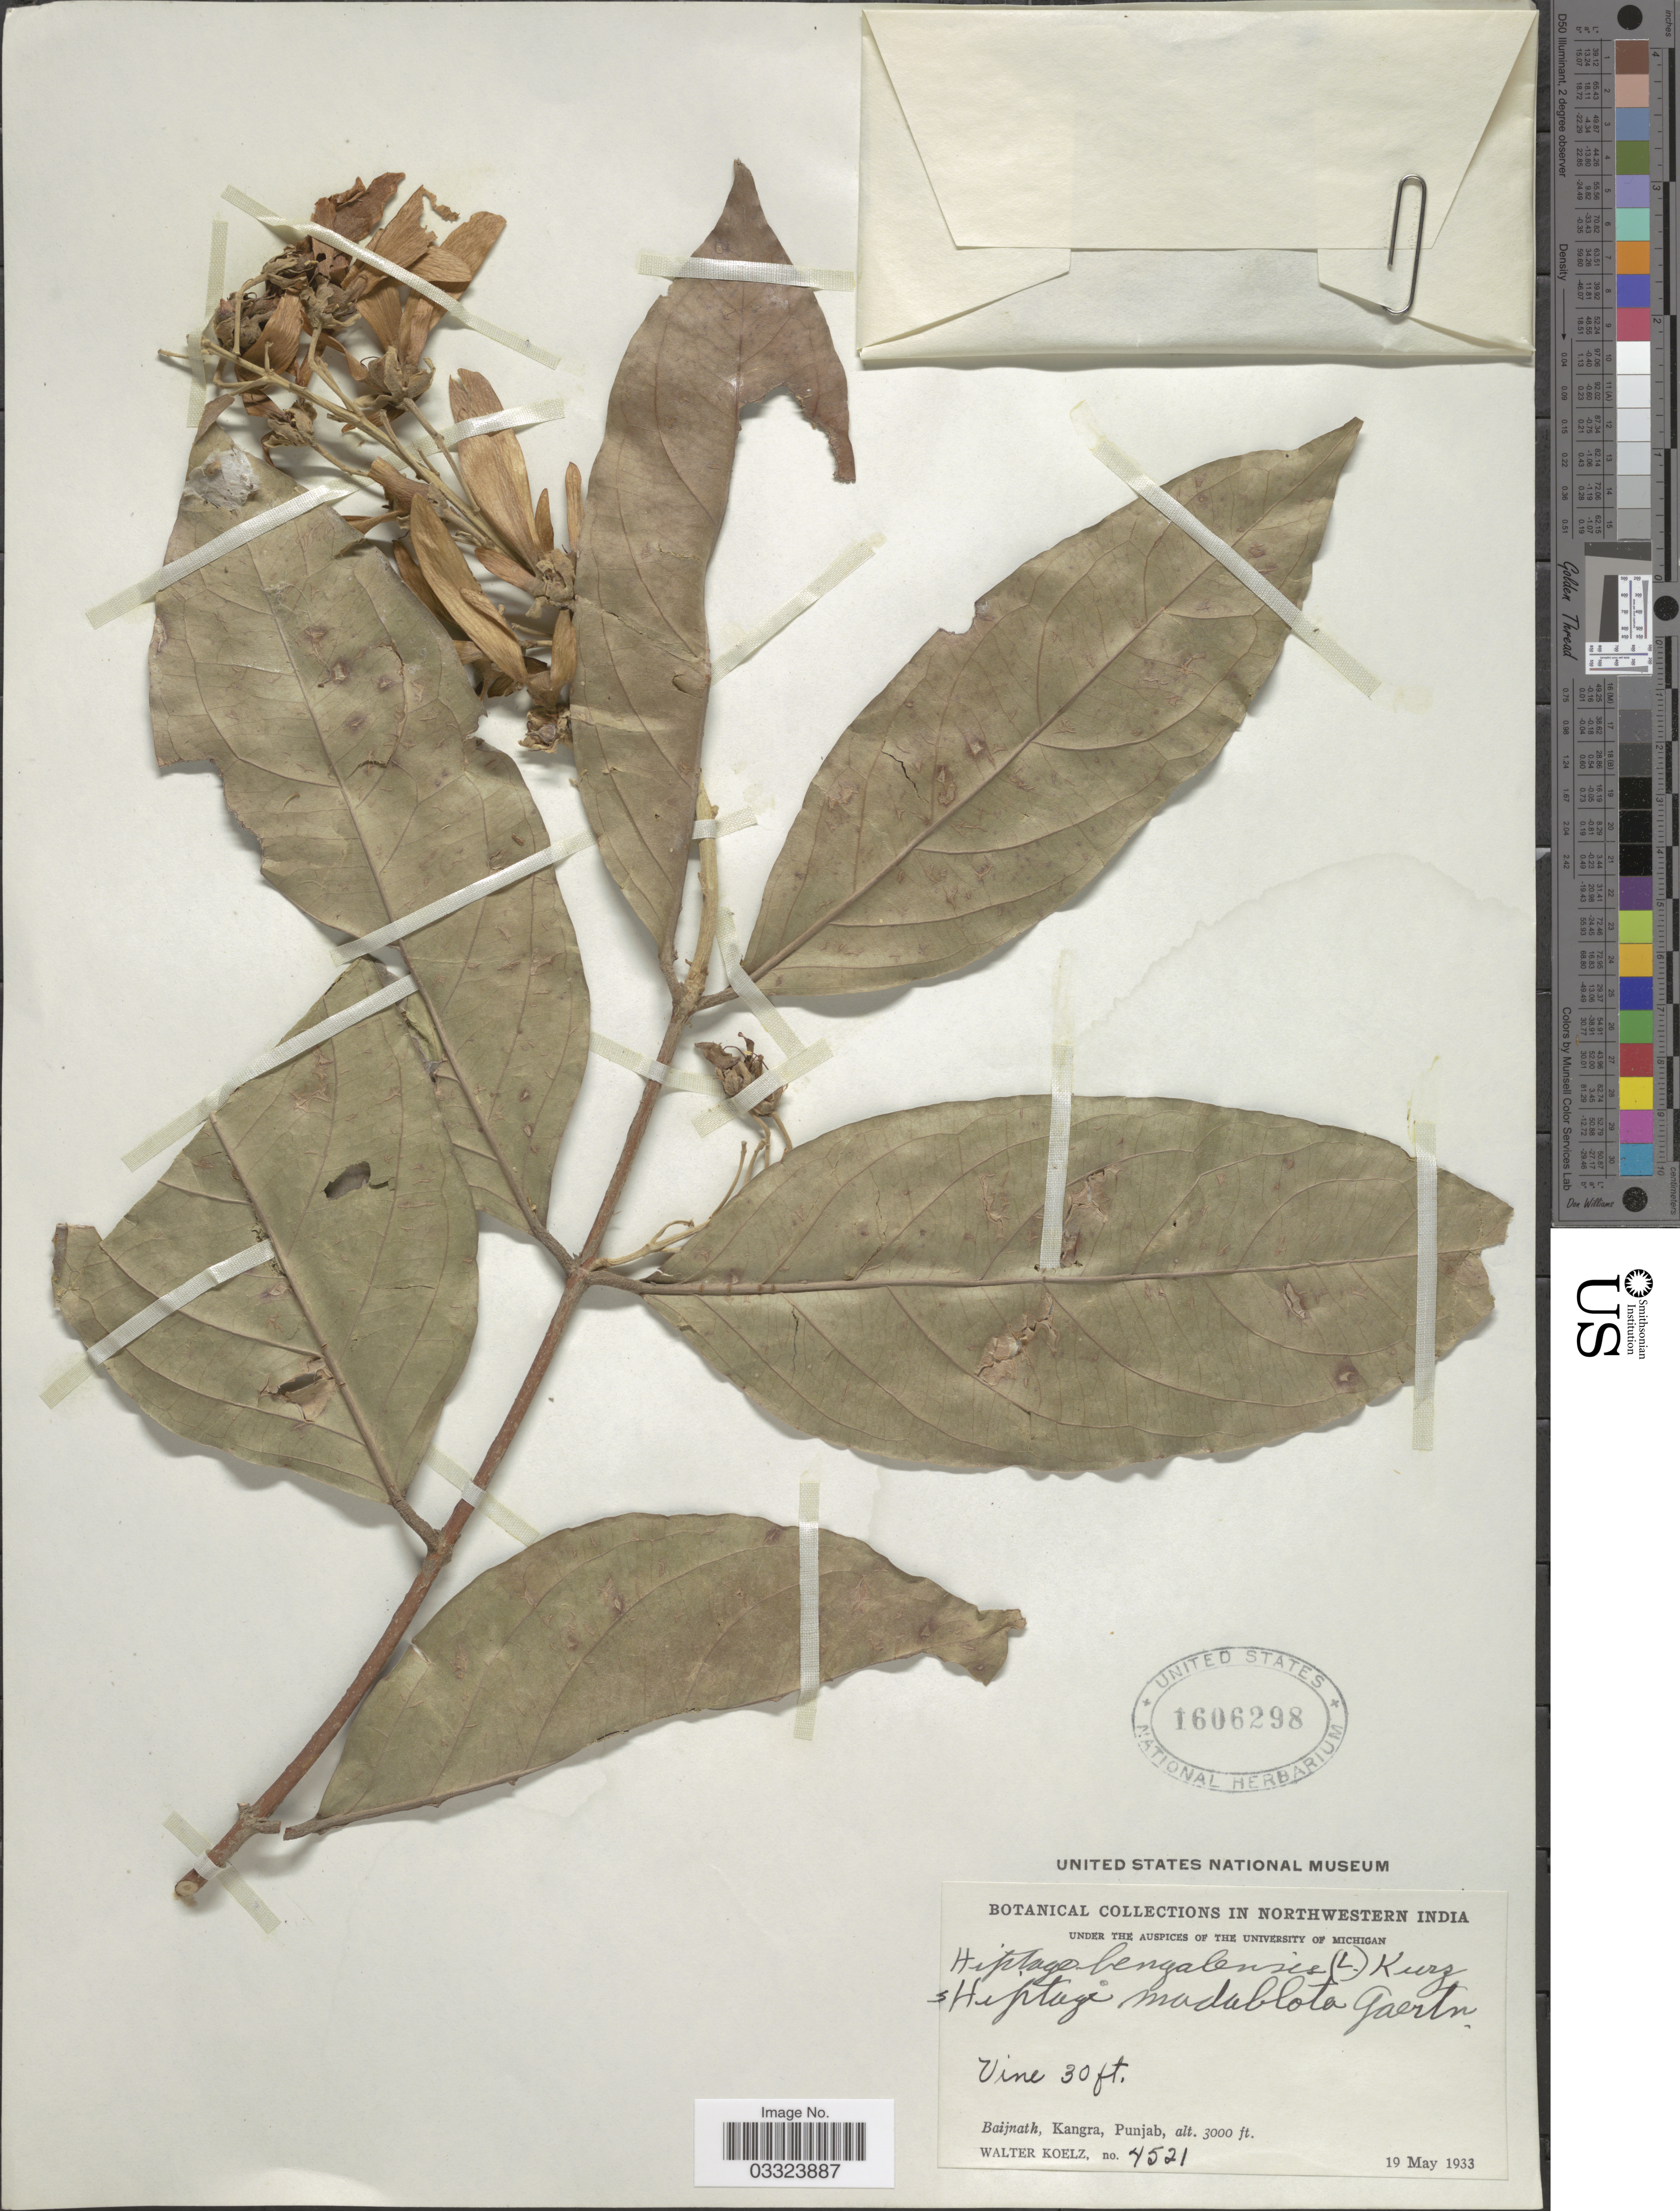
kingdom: Plantae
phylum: Tracheophyta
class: Magnoliopsida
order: Malpighiales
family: Malpighiaceae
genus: Hiptage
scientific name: Hiptage benghalensis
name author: (L.) Kurz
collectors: W. N. Koelz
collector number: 4521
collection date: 1933-05-19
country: India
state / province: Punjab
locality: Northwestern India. Baijnath, Kangra.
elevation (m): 914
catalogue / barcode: US 1606298